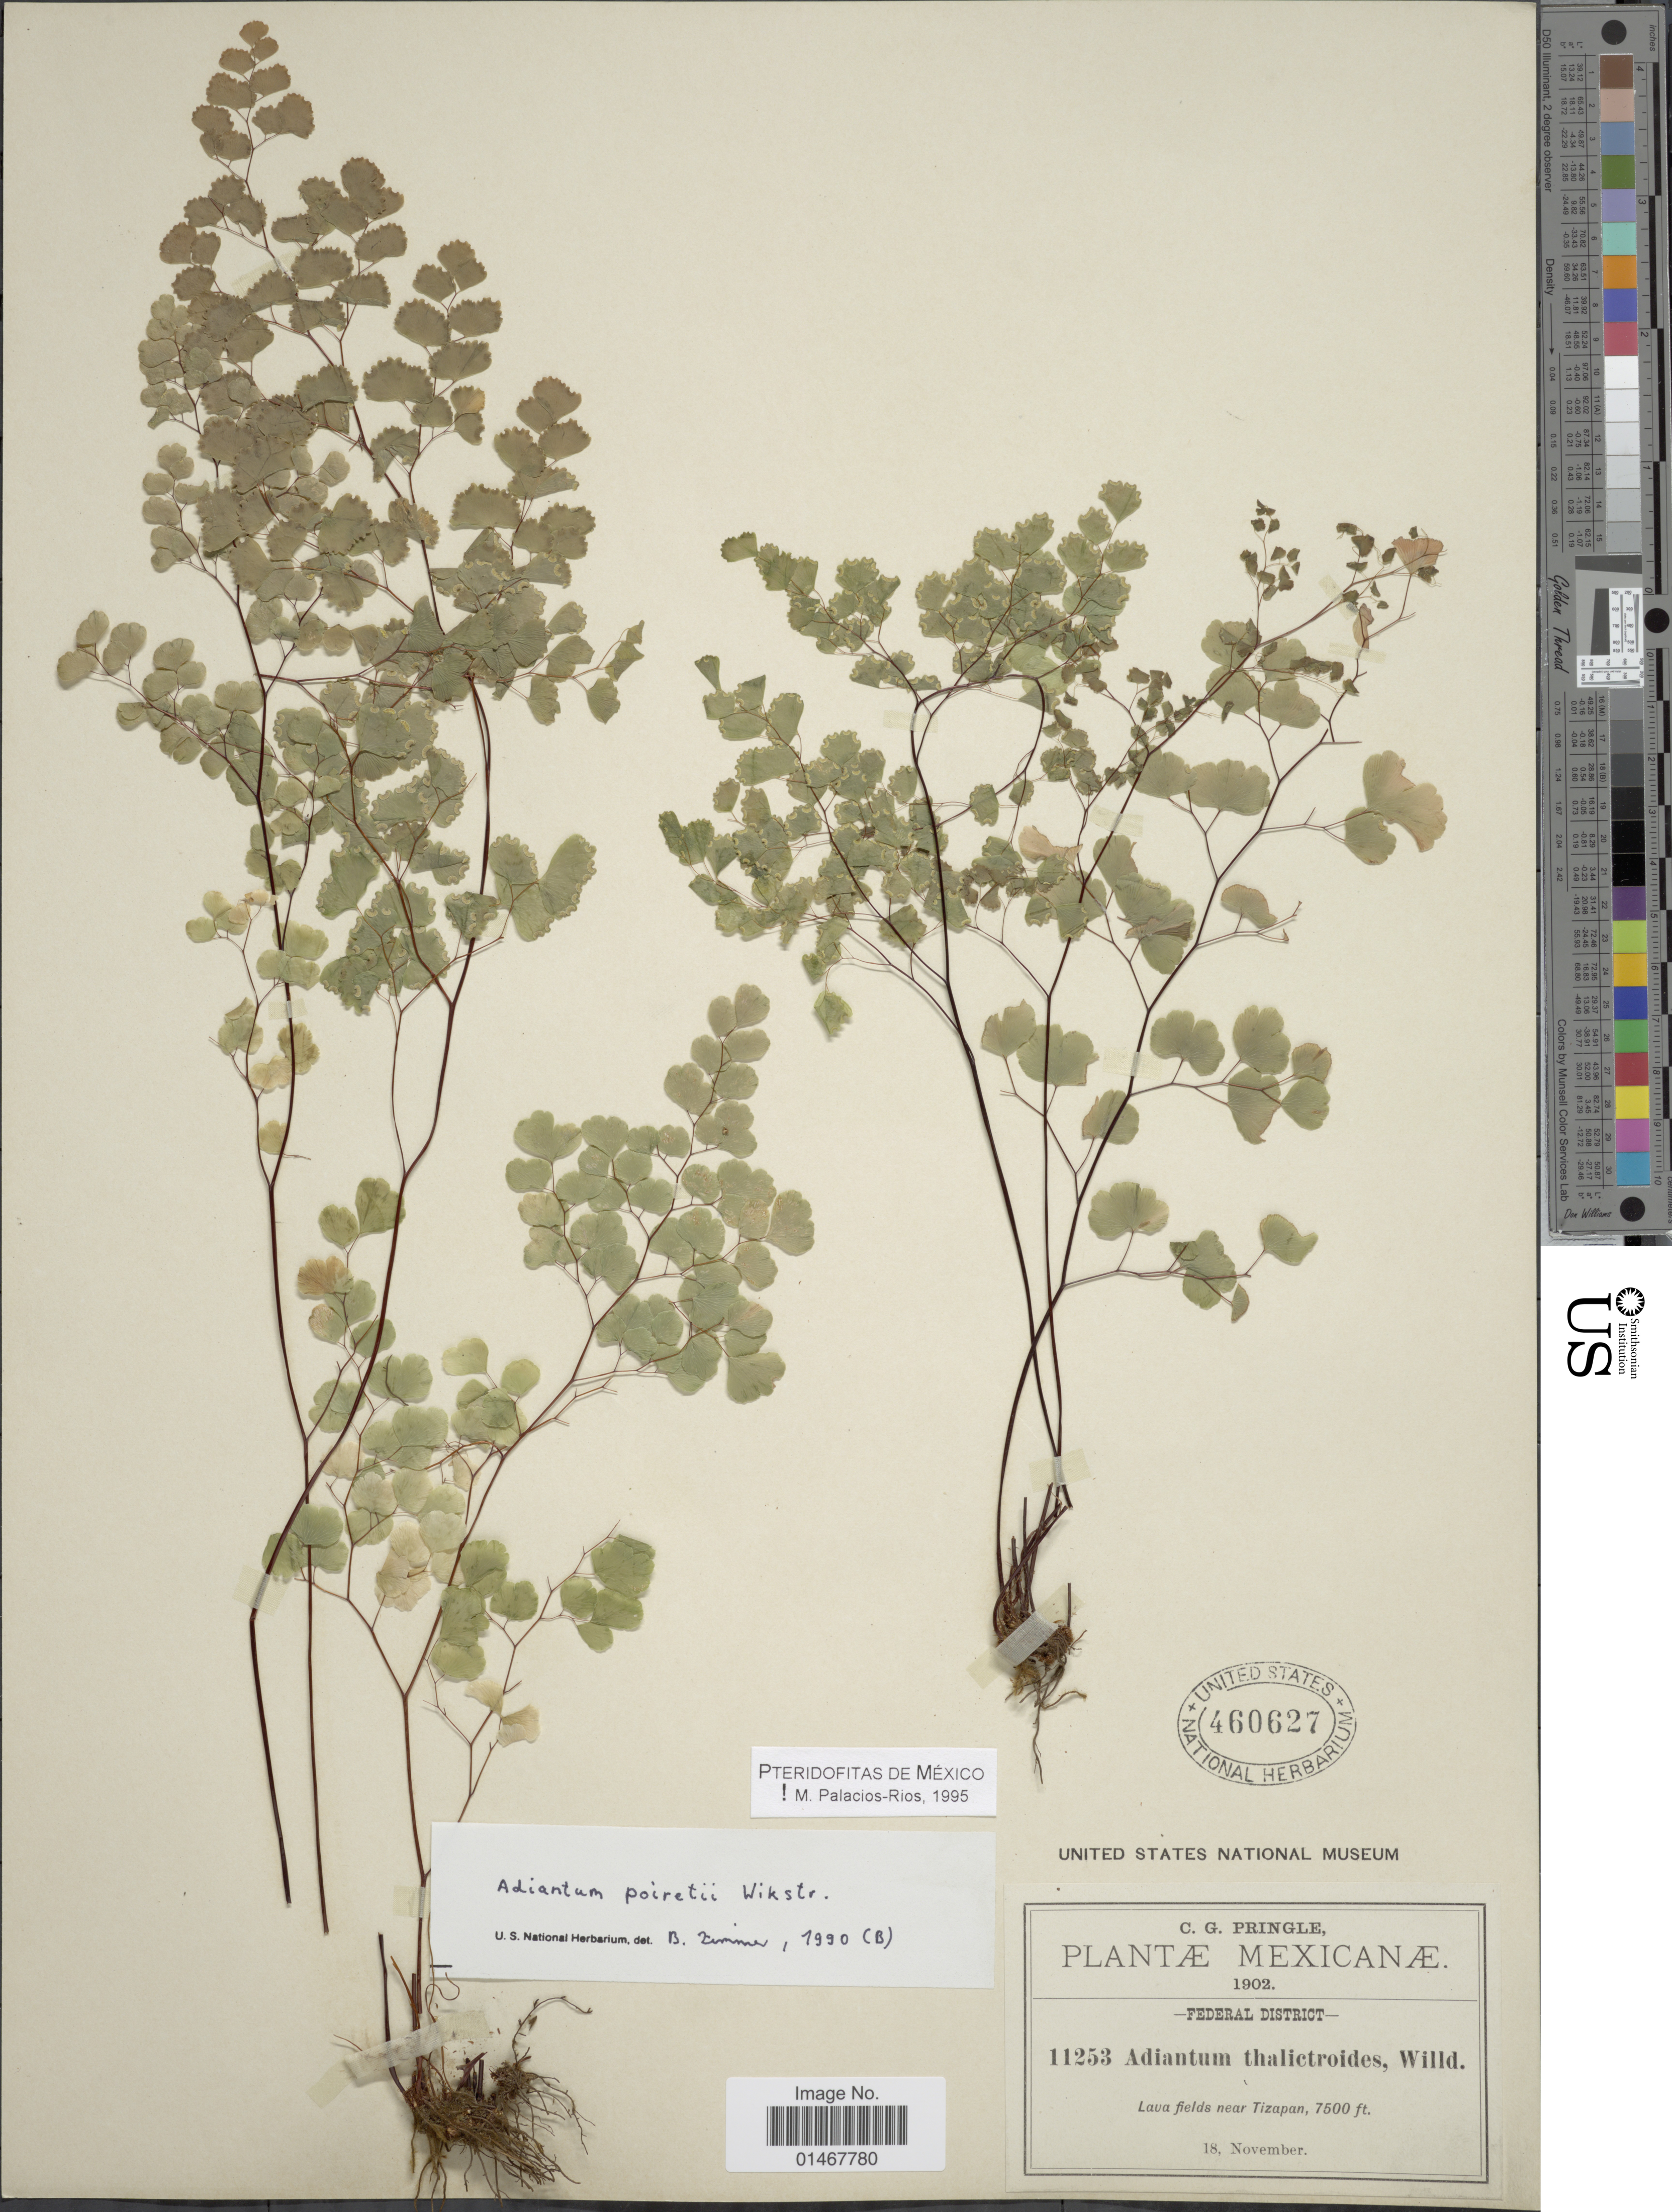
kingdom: Plantae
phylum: Tracheophyta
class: Polypodiopsida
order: Polypodiales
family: Pteridaceae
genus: Adiantum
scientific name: Adiantum poiretii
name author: Wikstr.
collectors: C. G. Pringle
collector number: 11253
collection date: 1902-11-18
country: Mexico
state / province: Distrito Federal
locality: Federal District, lawa fields near Tizapan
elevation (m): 2286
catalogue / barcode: US 460627